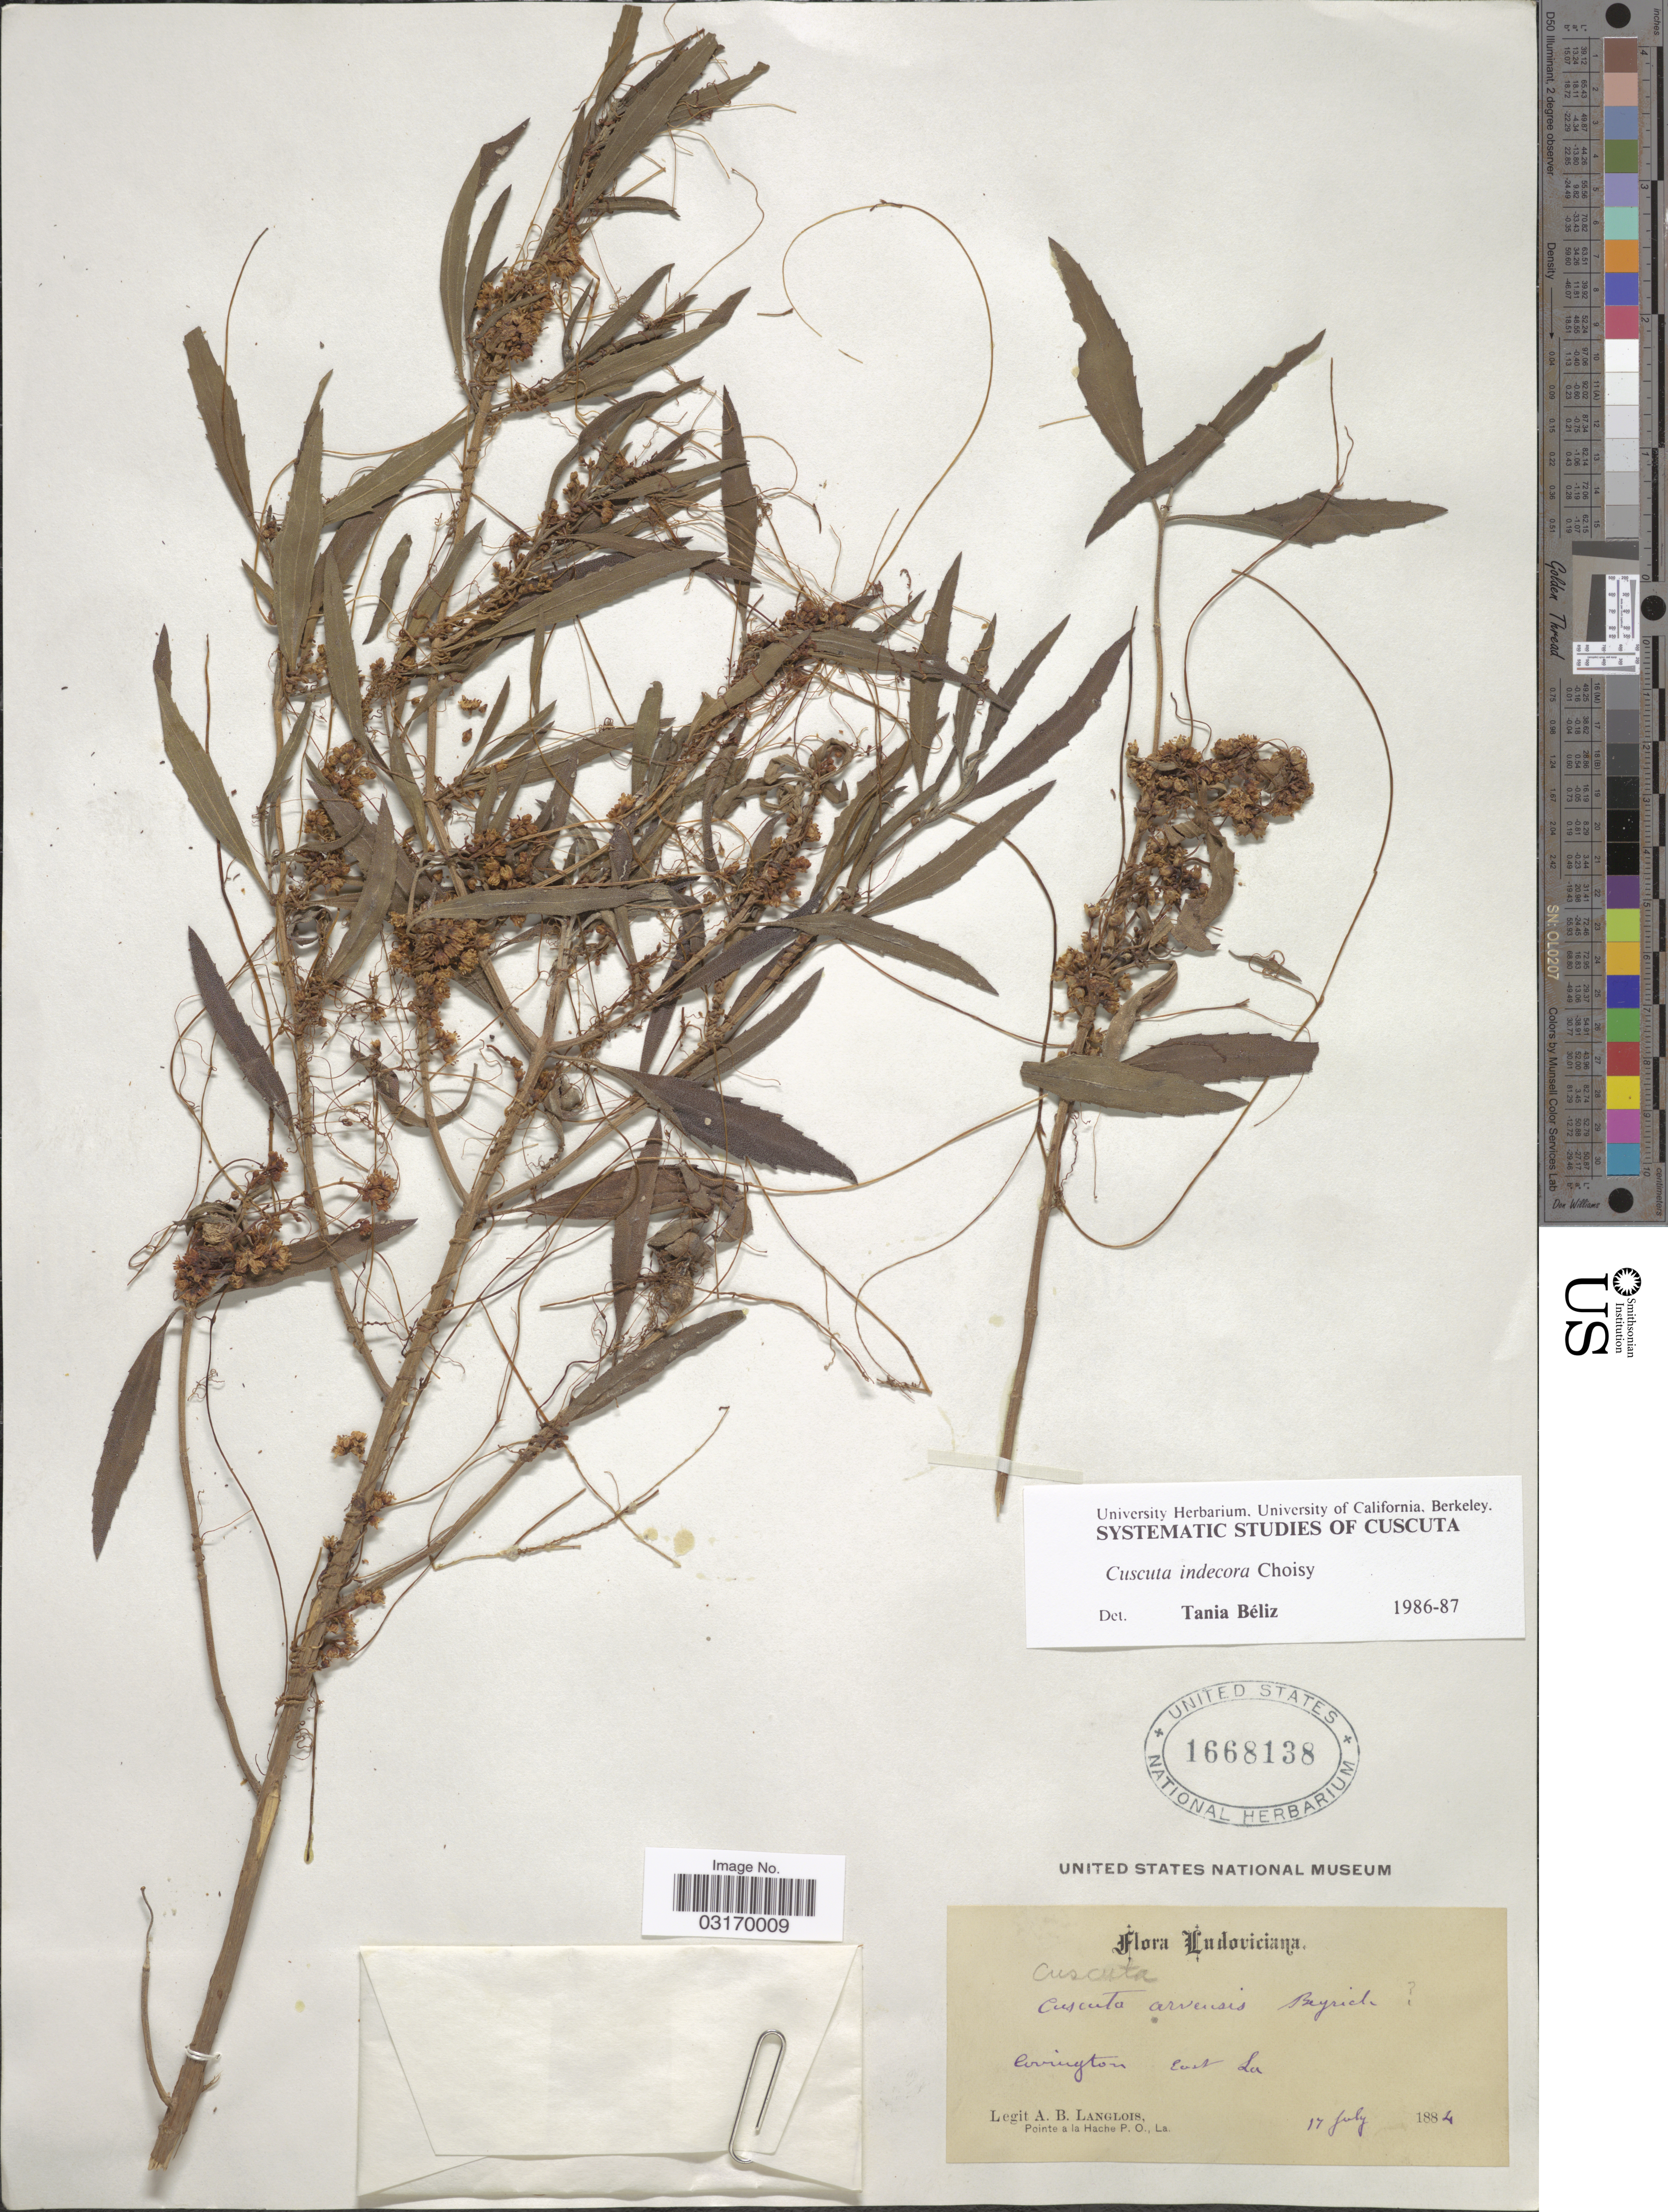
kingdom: Plantae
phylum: Tracheophyta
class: Magnoliopsida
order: Solanales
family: Convolvulaceae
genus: Cuscuta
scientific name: Cuscuta indecora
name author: Choisy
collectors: A. Langlois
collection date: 1884-07-17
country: United States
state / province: Louisiana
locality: Covington. East La.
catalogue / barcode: US 1668138